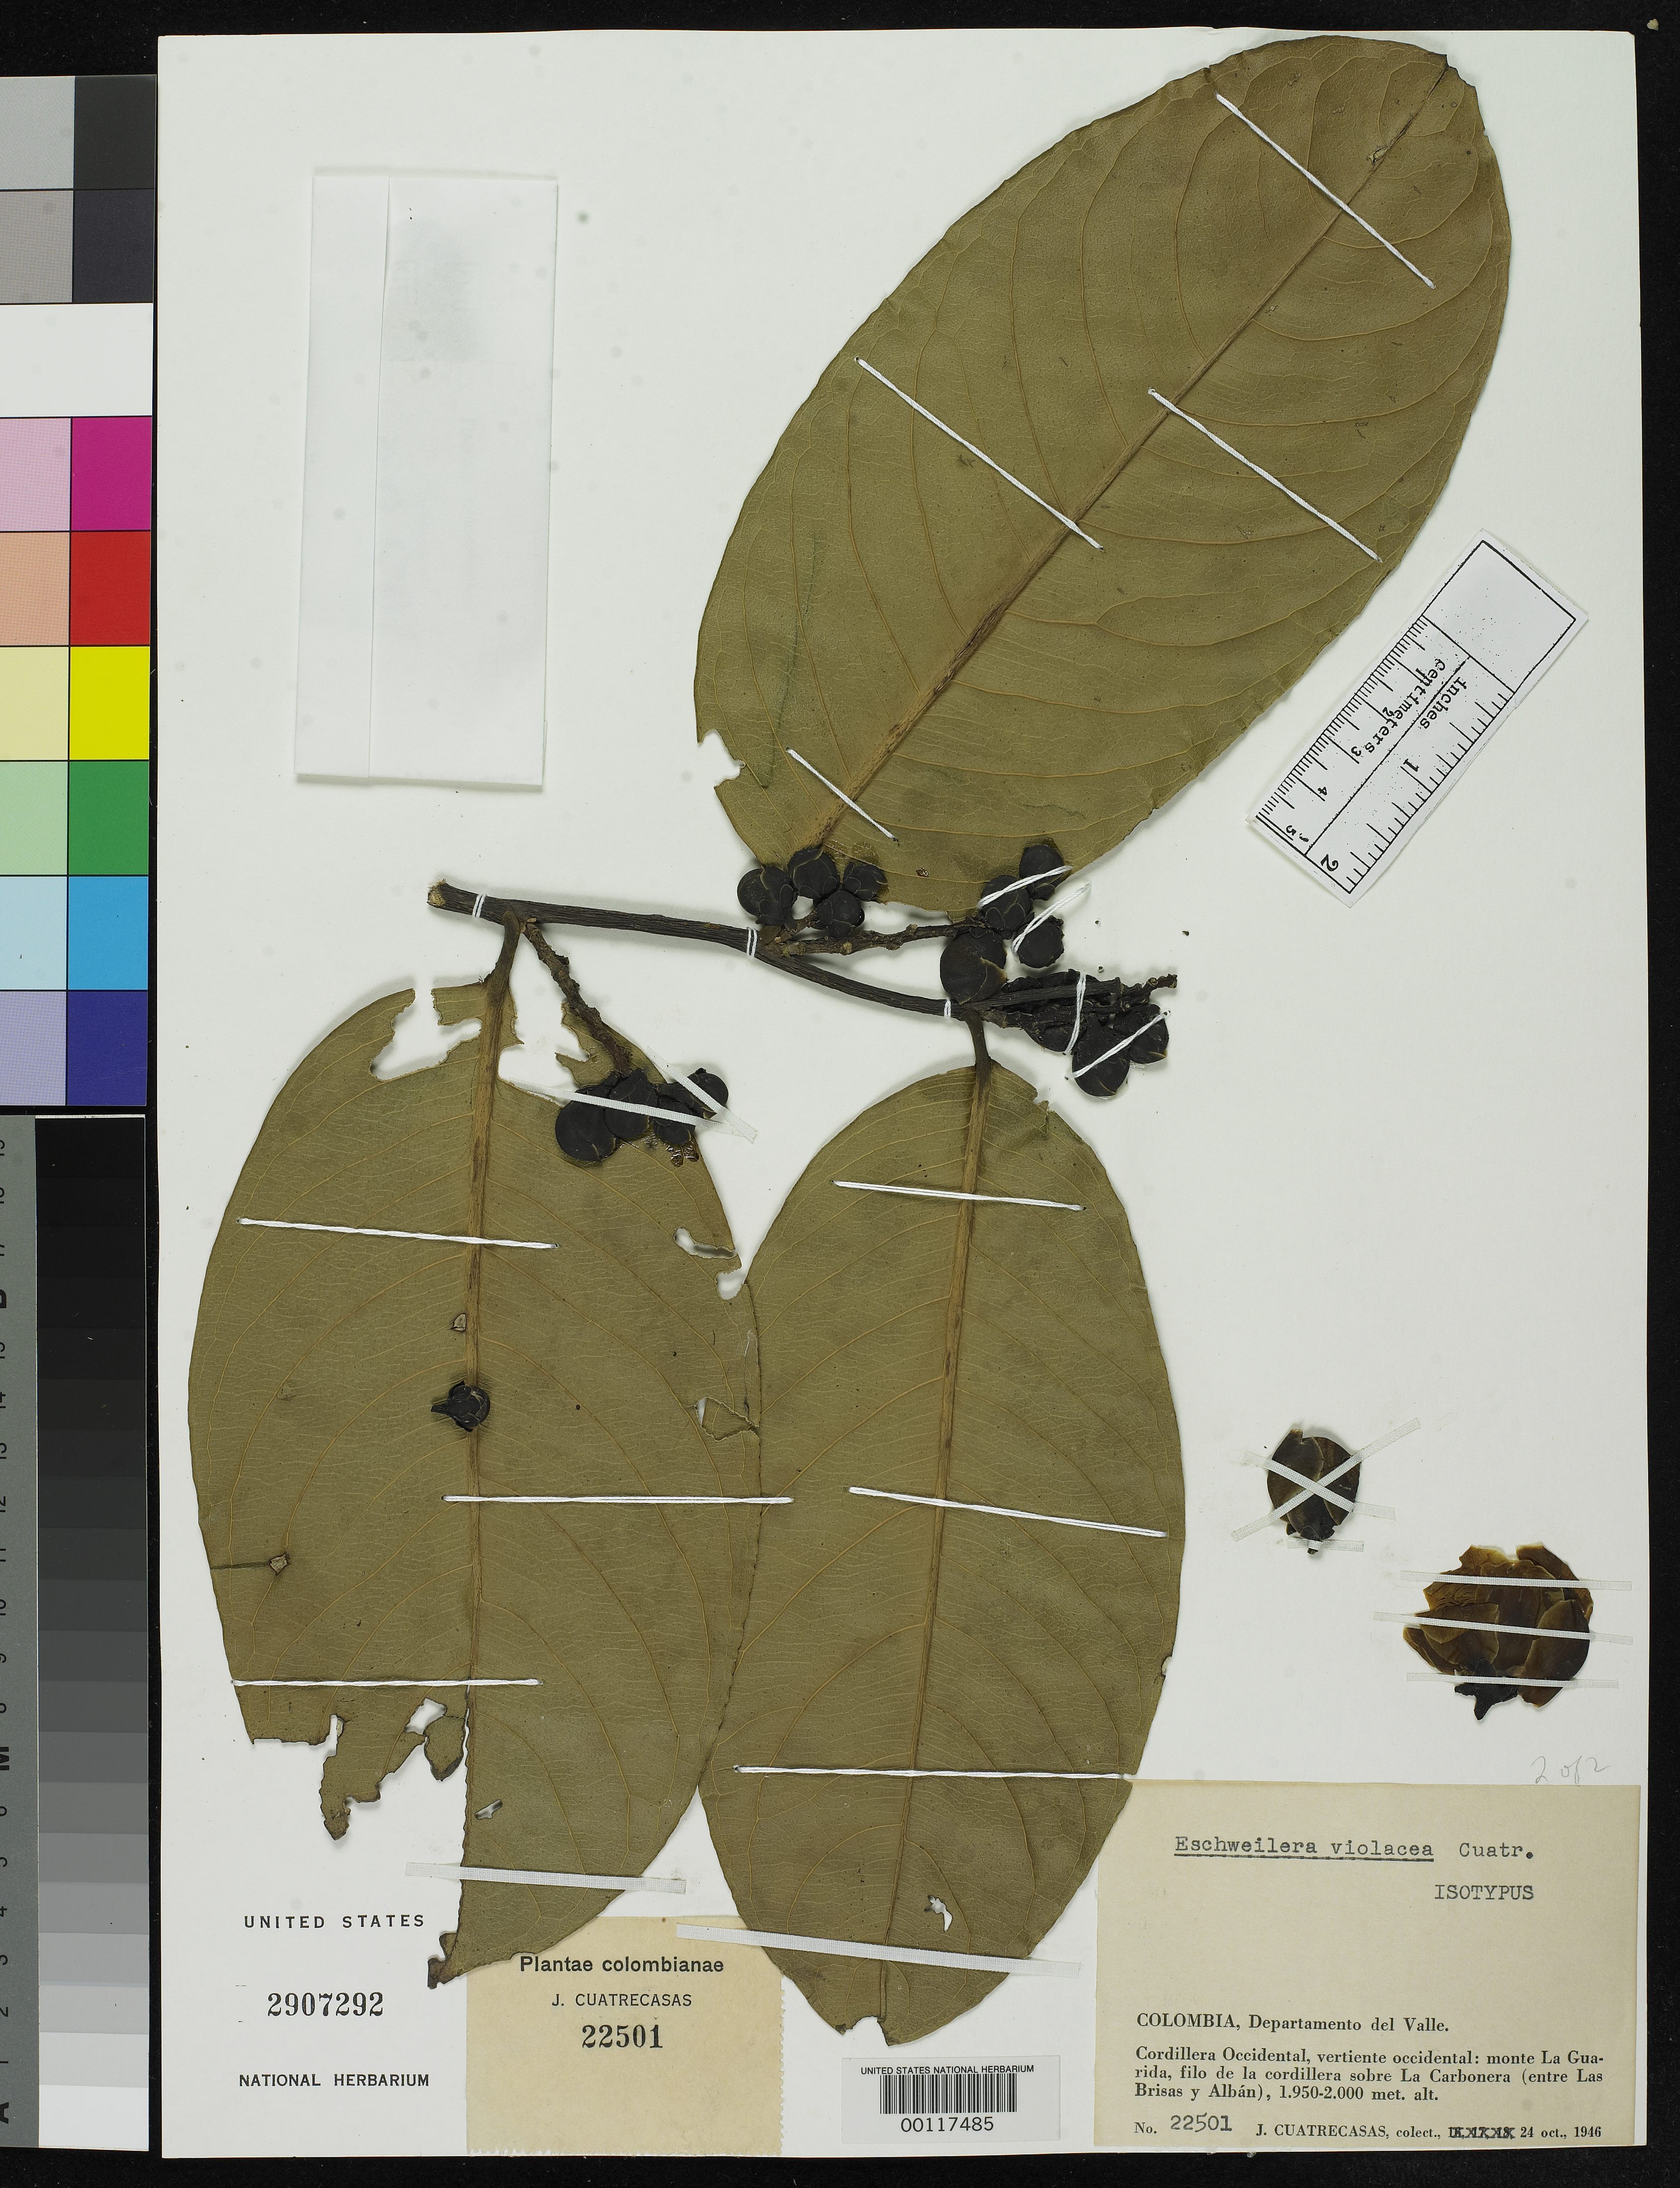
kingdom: Plantae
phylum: Tracheophyta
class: Magnoliopsida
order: Ericales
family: Lecythidaceae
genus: Eschweilera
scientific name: Eschweilera violacea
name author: Cuatrec.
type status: Isotype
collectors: J. Cuatrecasas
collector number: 22501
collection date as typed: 24 Oct 1946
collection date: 1946-10-24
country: Colombia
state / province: Valle del Cauca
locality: Departamento del Valle. Cordillera Occidental, vertiente occidental: monte La Guarida, filo de la cordillera sobre La Carbonera (entre Las Brisas y Albán).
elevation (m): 1950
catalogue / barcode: US 2907291